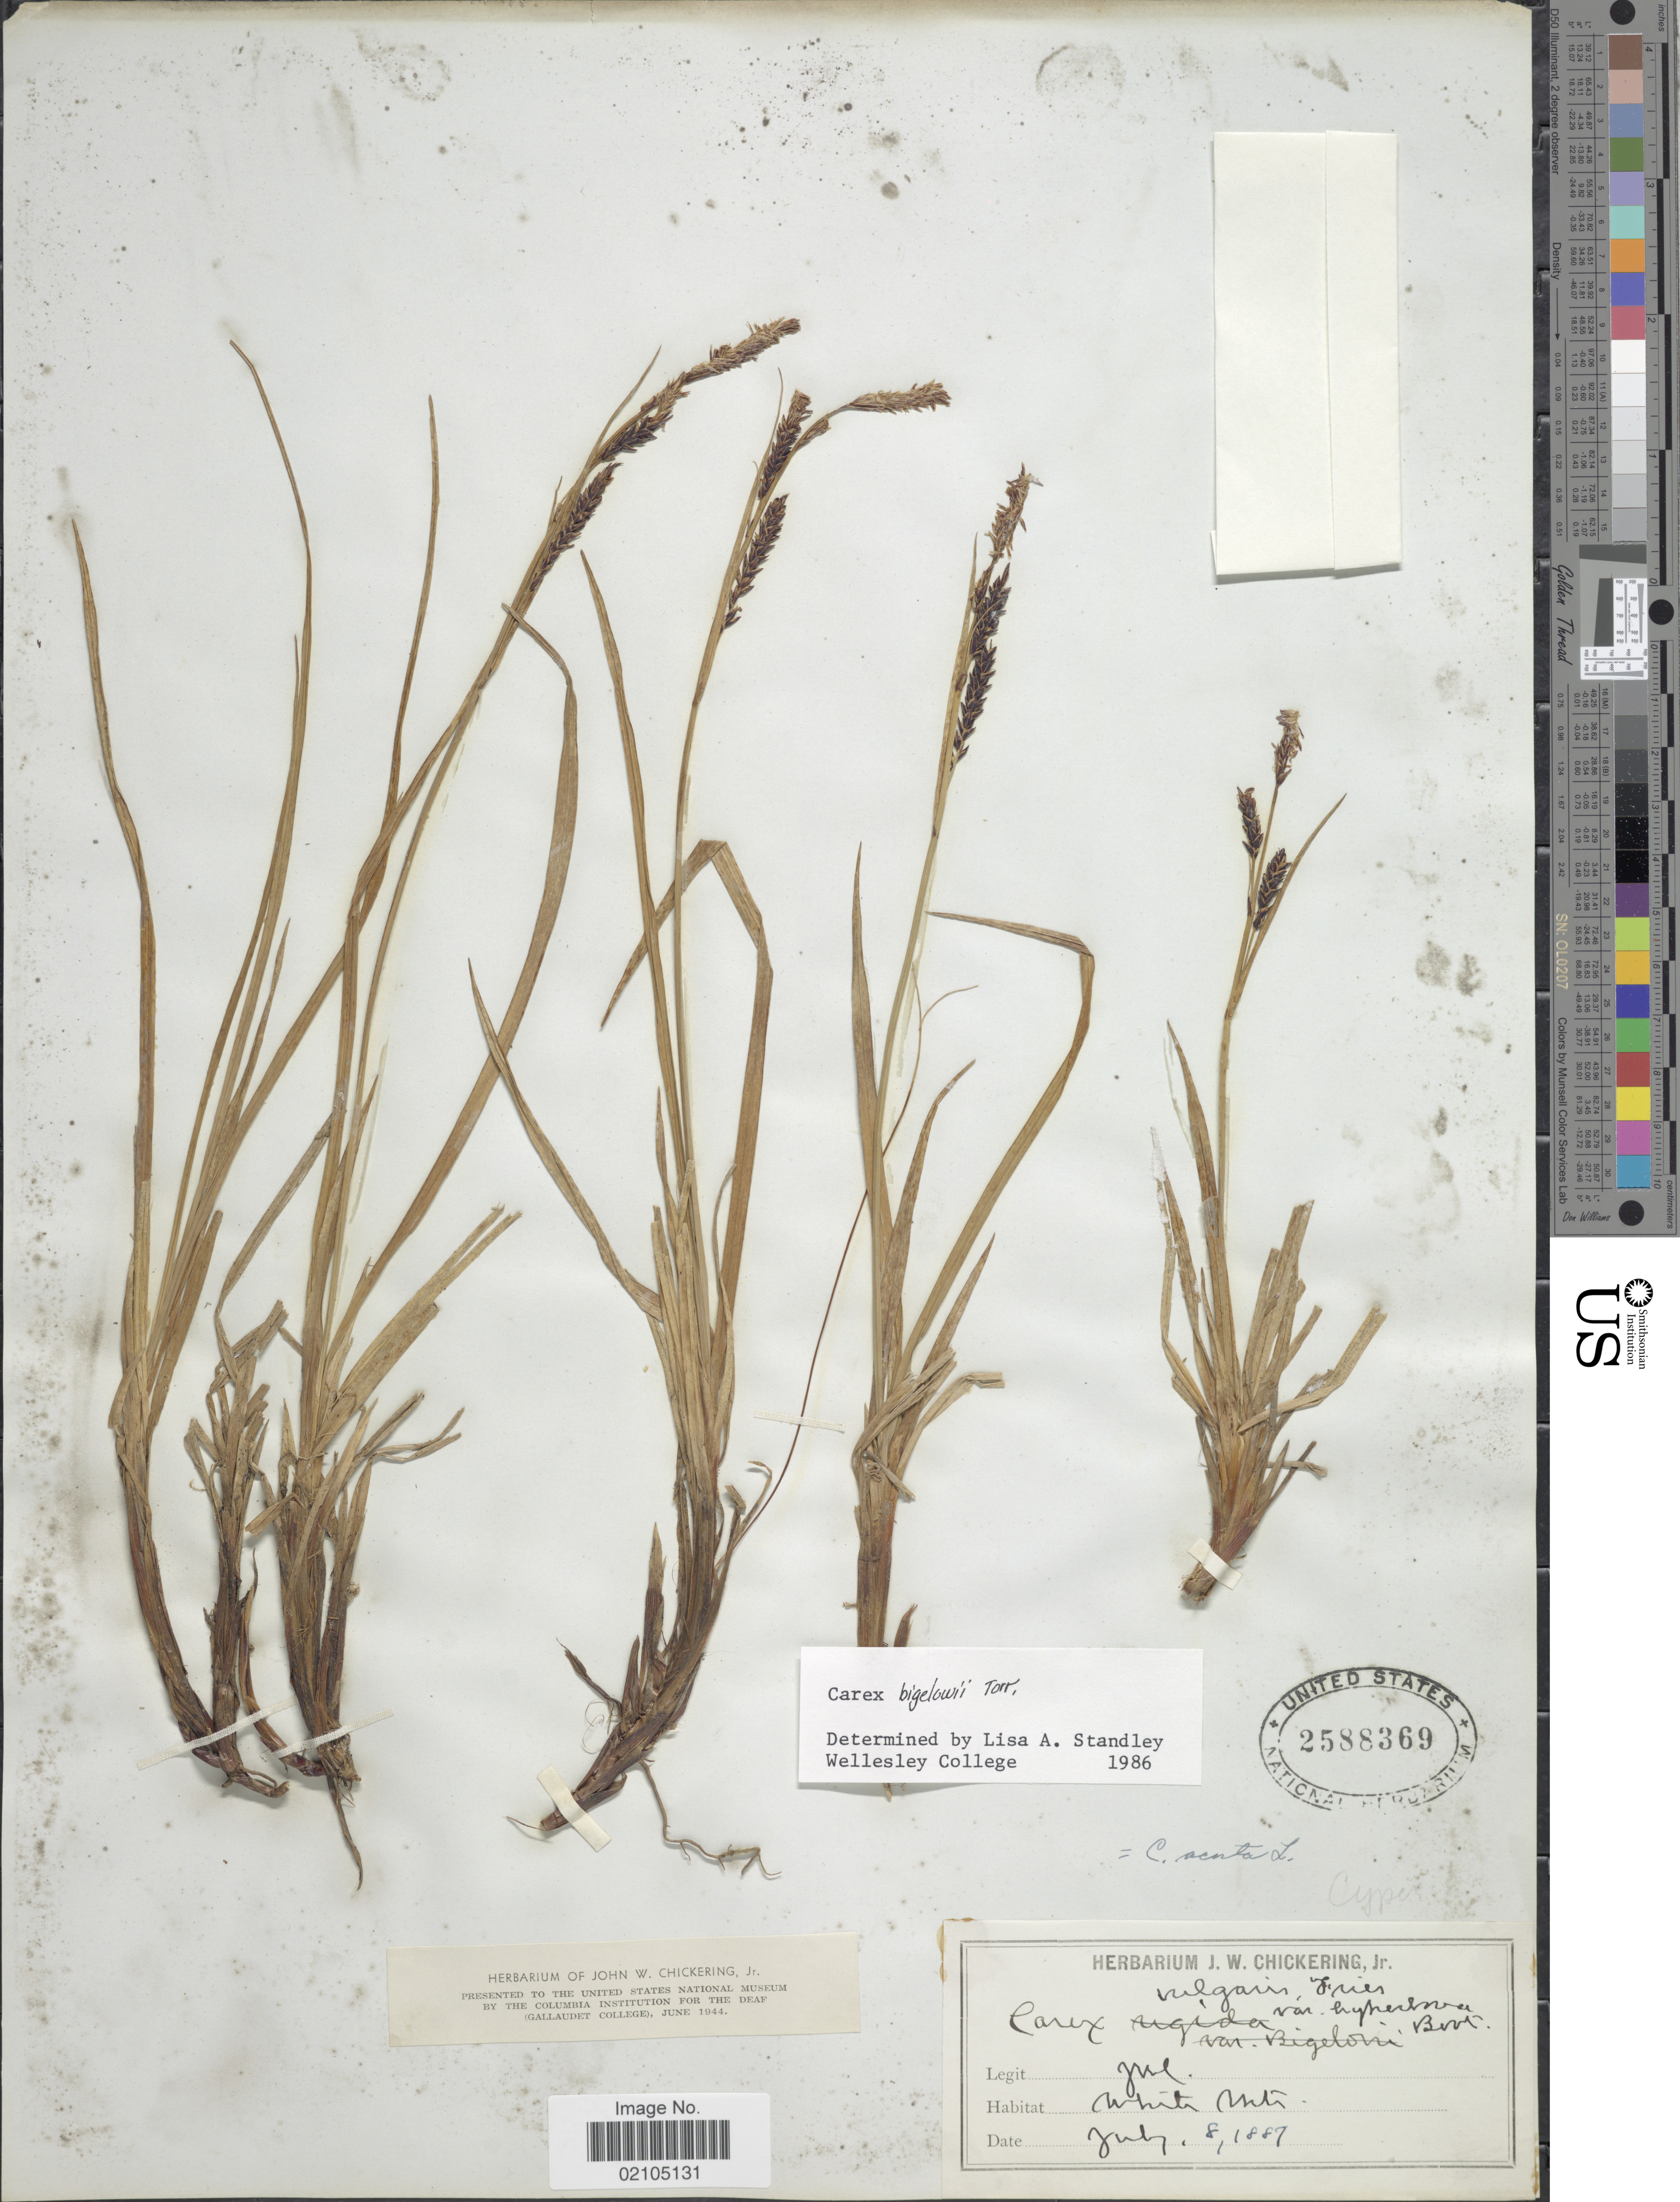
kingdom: Plantae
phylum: Tracheophyta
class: Liliopsida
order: Poales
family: Cyperaceae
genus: Carex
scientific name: Carex bigelowii subsp. bigelowii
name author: Torr. ex Schwein.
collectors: J. W. Chickering Jr.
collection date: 1887-07-08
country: United States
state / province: New Hampshire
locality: White Mts.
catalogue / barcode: US 2588369